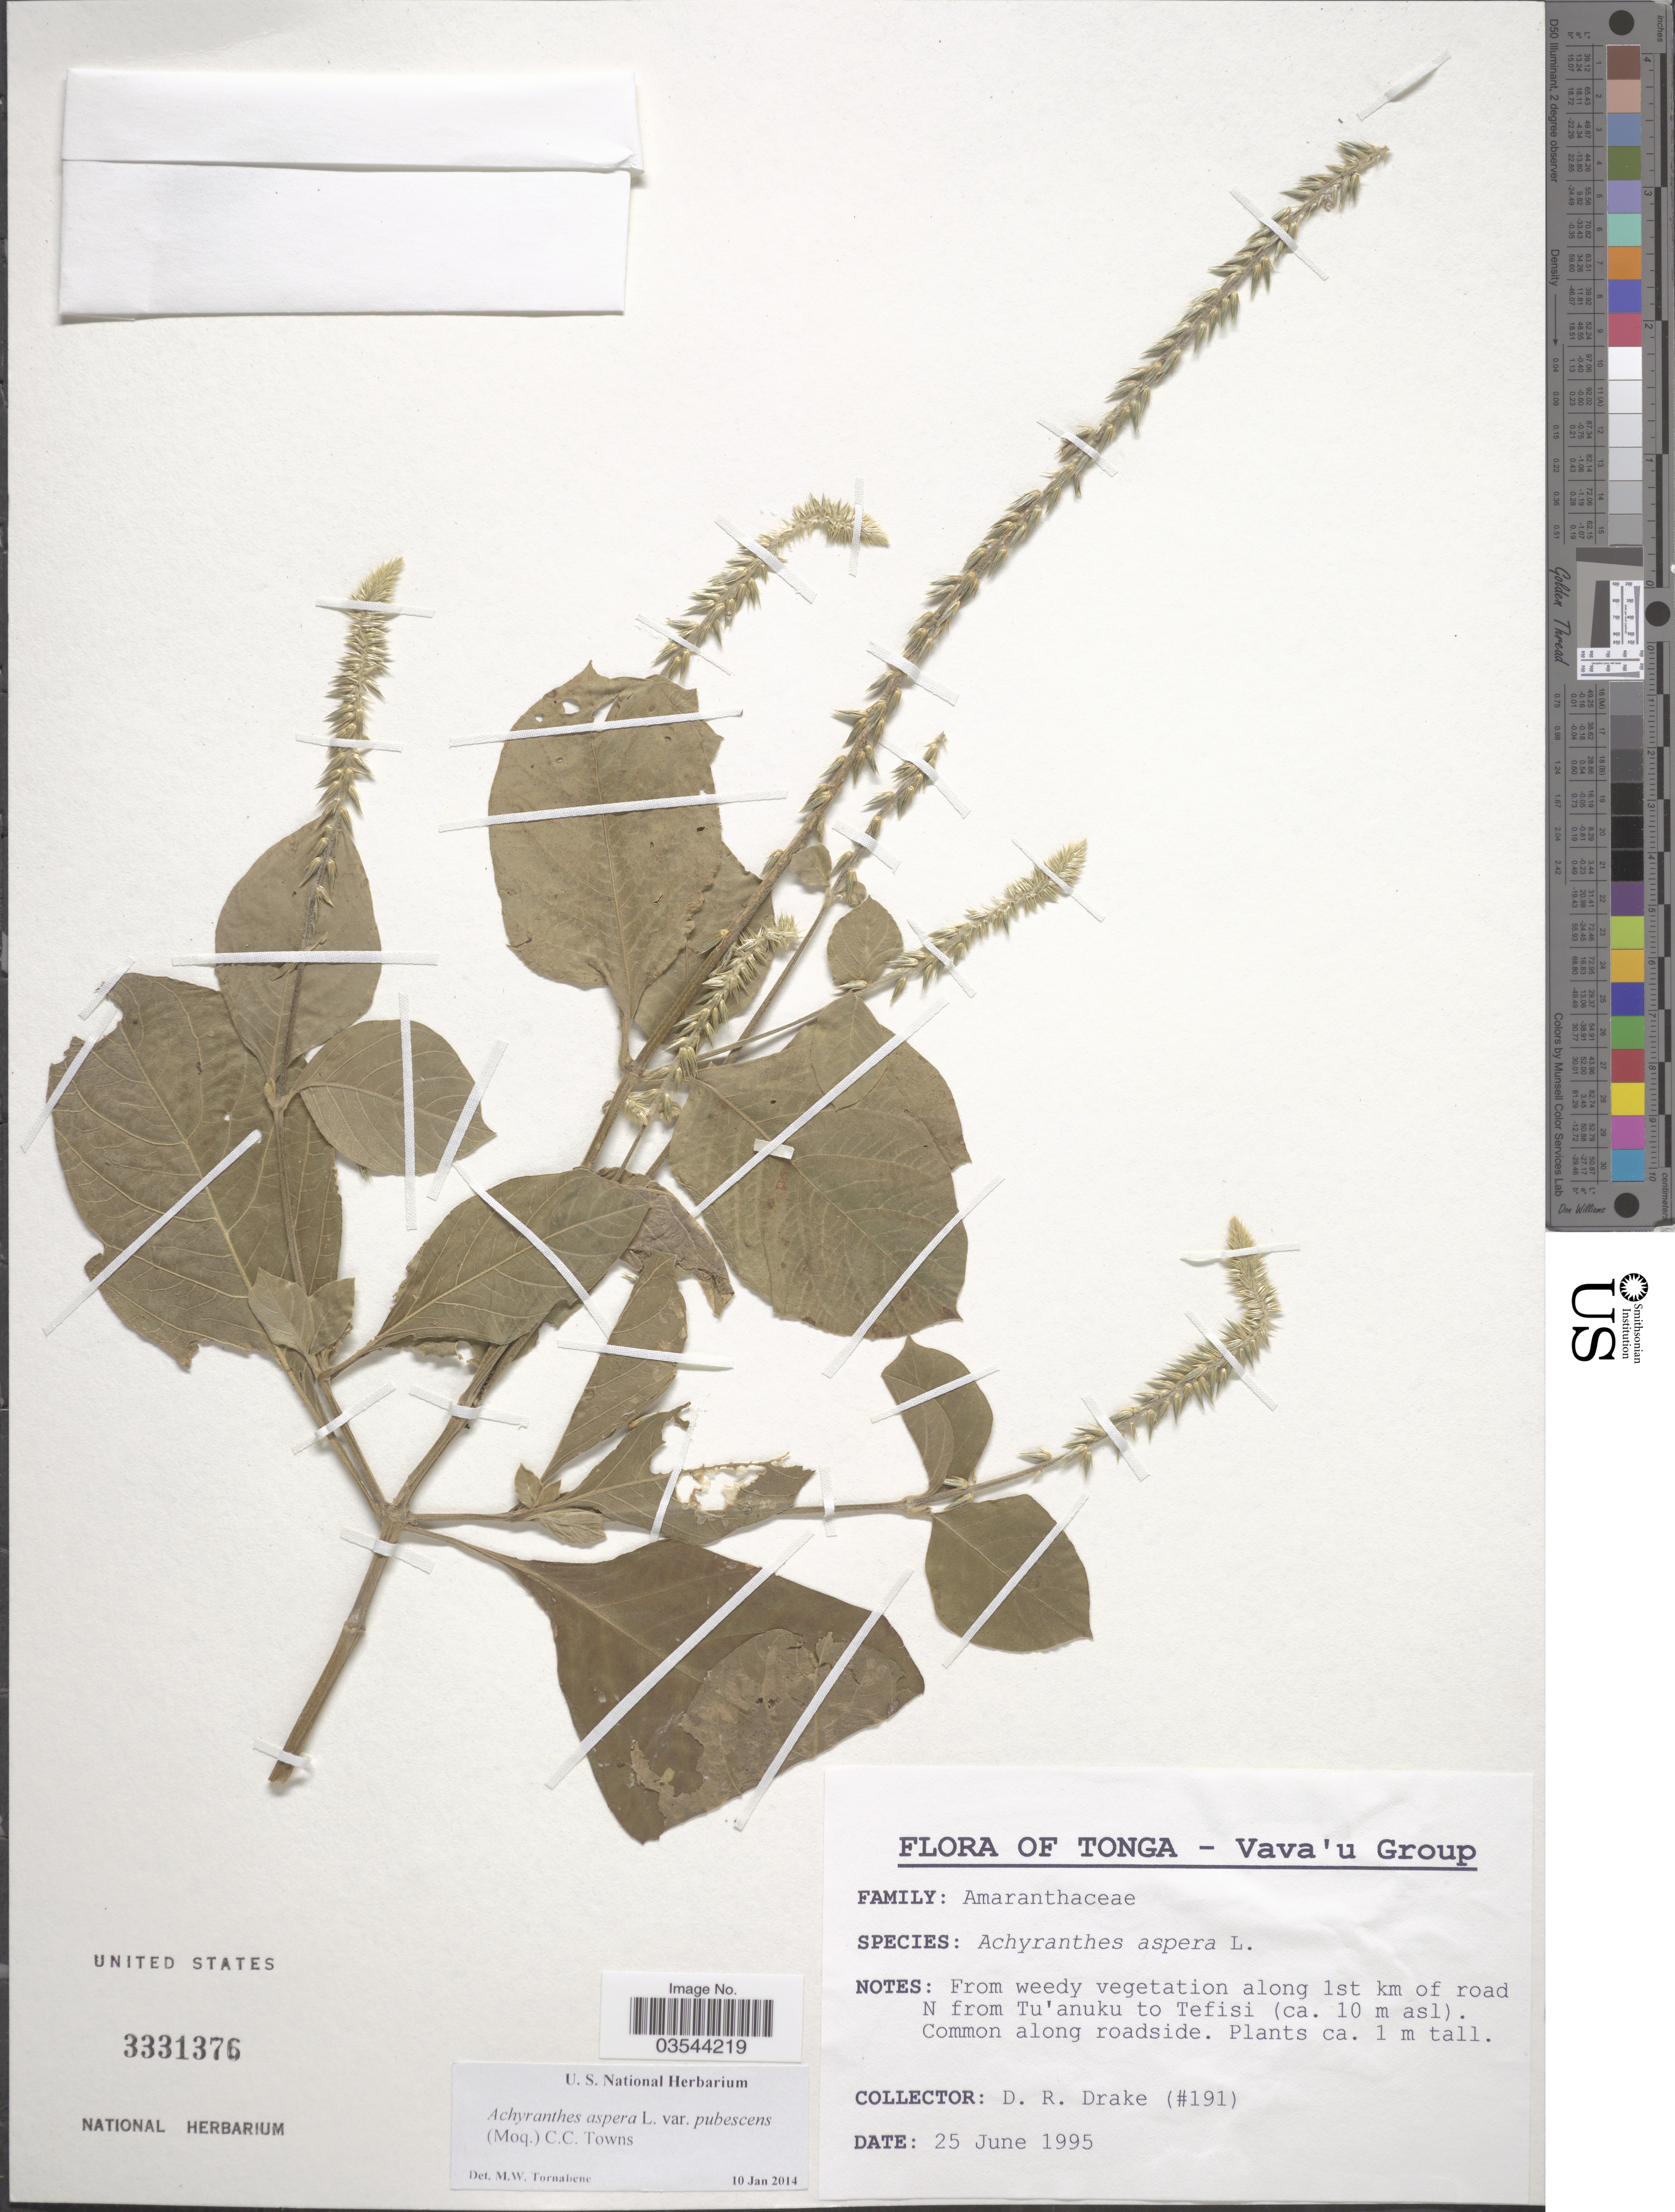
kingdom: Plantae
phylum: Tracheophyta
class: Magnoliopsida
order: Caryophyllales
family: Amaranthaceae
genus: Achyranthes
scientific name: Achyranthes aspera var. pubescens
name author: (Moq.) M. Gómez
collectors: D.R. Drake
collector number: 191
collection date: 1995-06-25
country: Tonga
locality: Vava'u Group. From weedy vegetation along 1st km of road N from Tu'anuku to Tefisi.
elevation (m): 10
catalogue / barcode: US 3331376